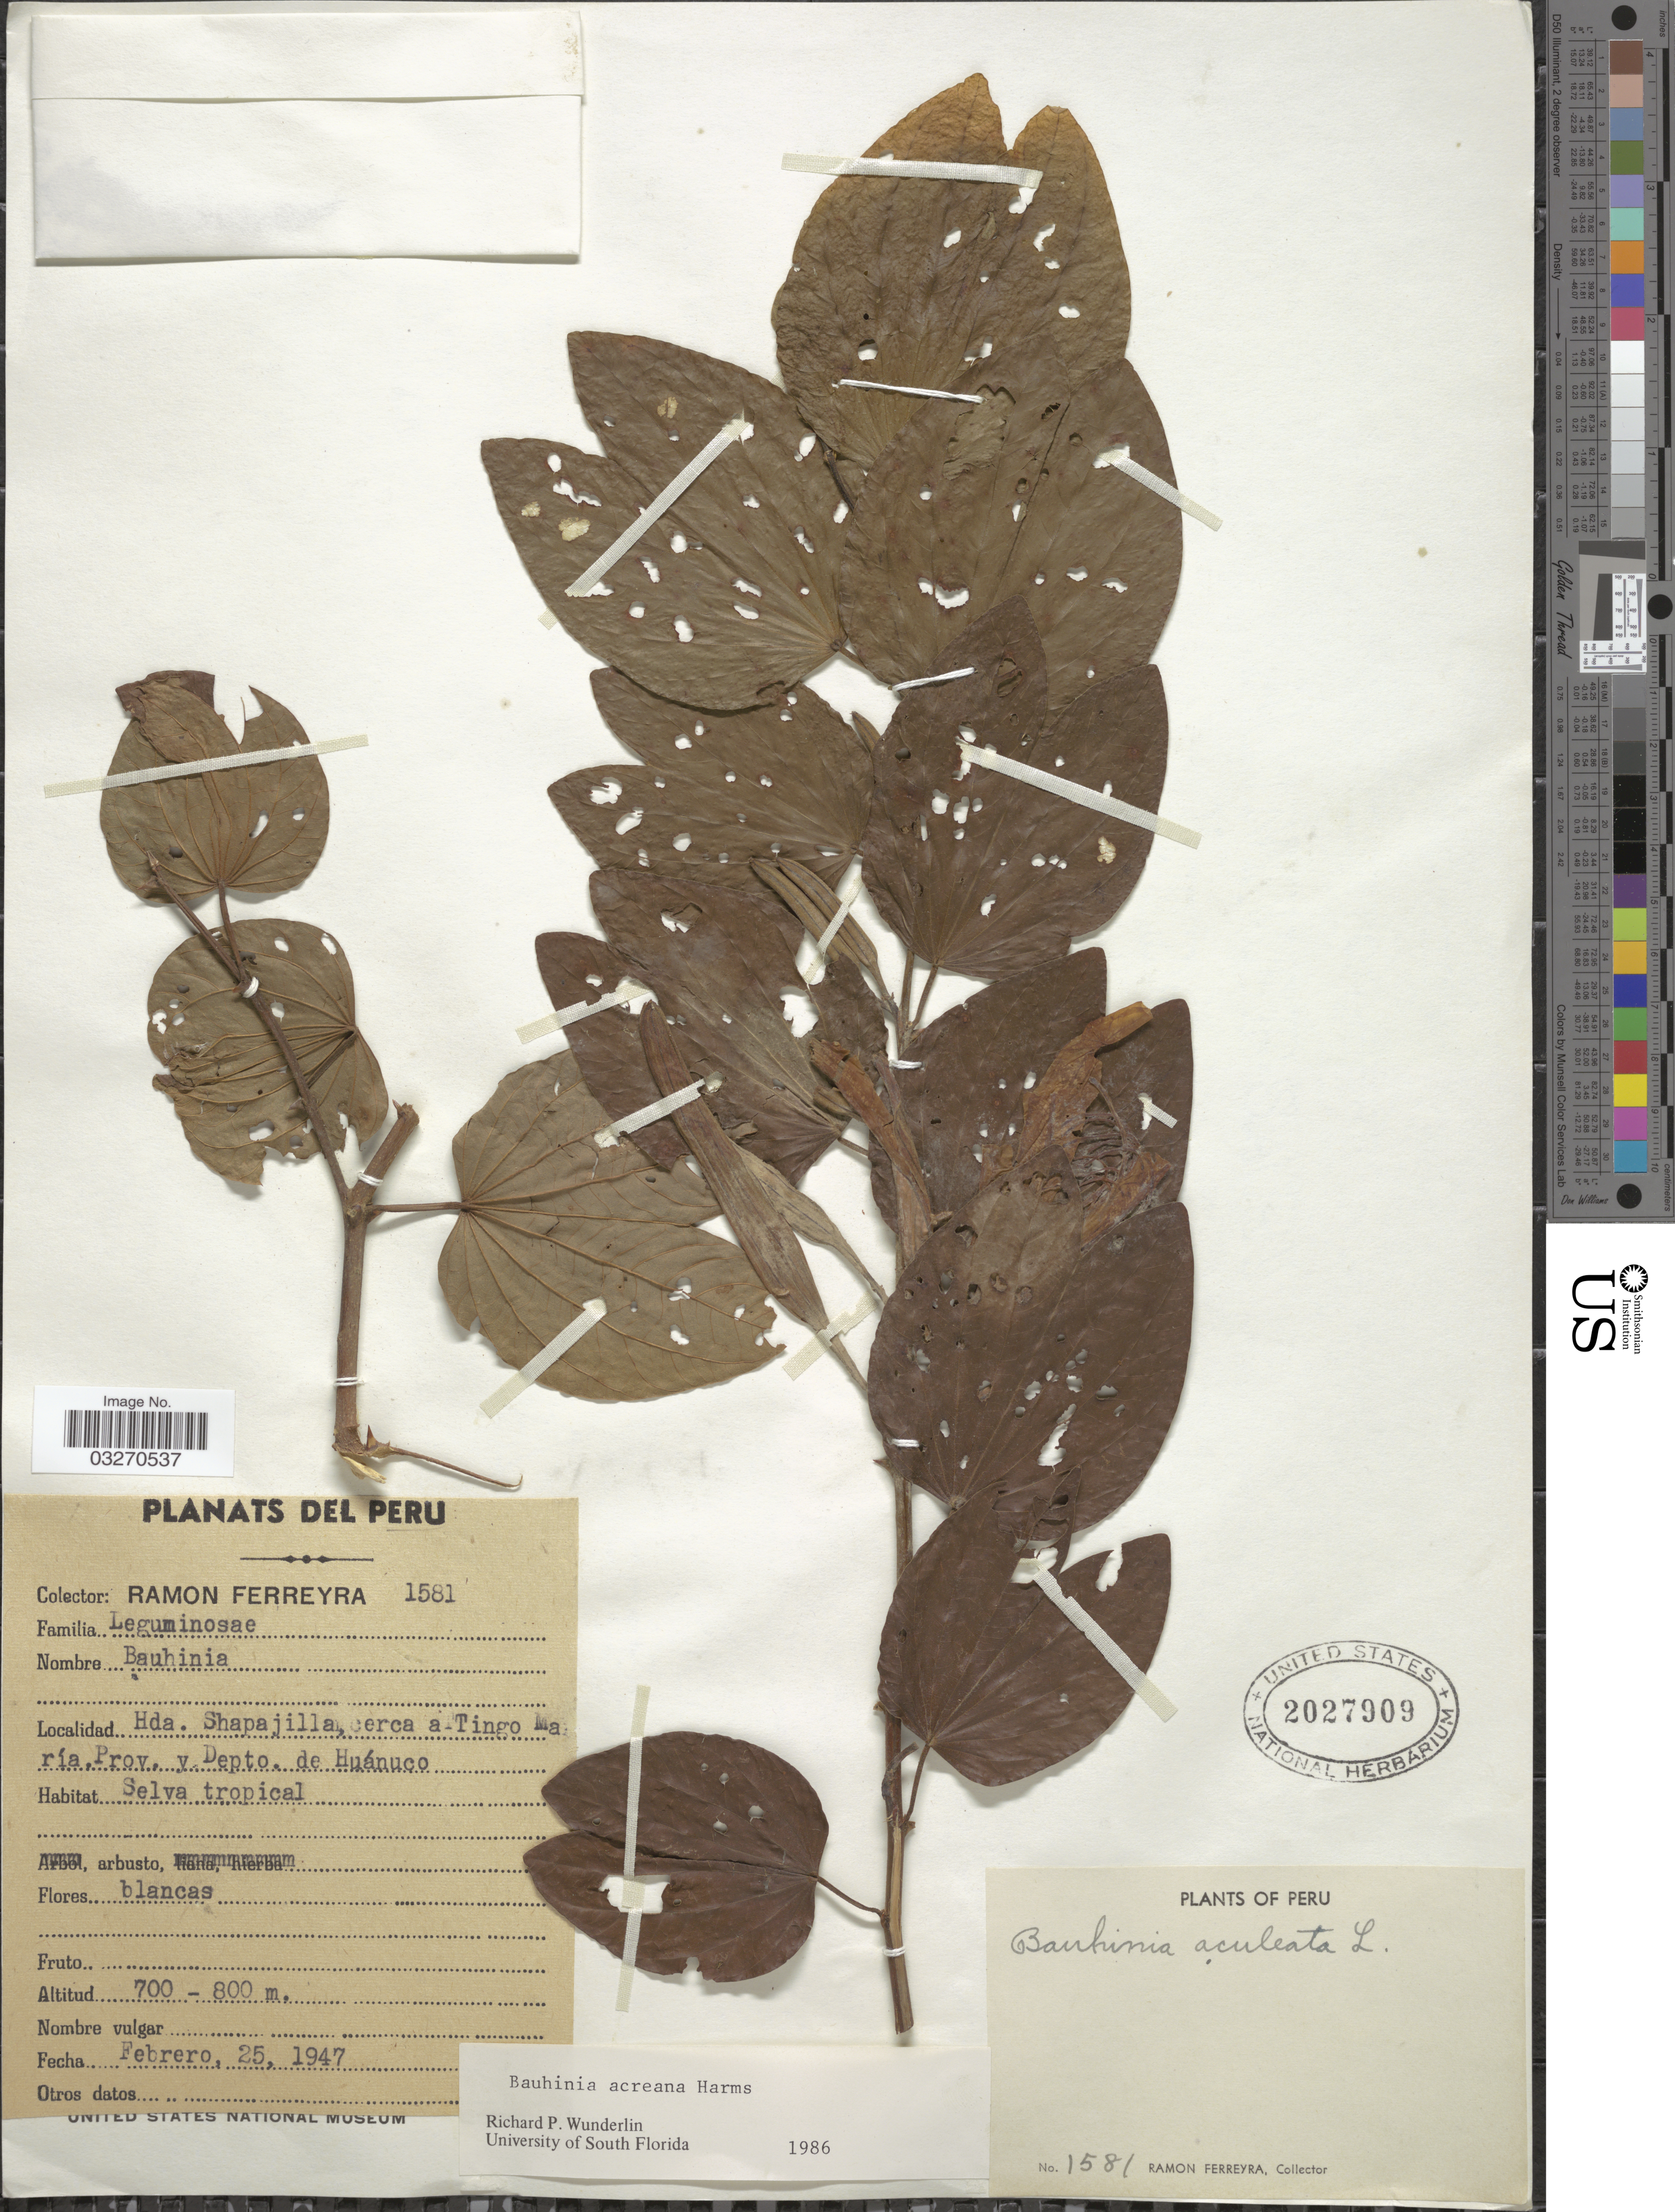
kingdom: Plantae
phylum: Tracheophyta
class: Magnoliopsida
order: Fabales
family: Fabaceae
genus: Bauhinia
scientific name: Bauhinia acreana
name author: Harms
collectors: R. A. Ferreyra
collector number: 1581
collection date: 1947-02-25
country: Peru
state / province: Huánuco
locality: Hda. Shapajilla, cerca a Tingo María, Prov. y Depto. de Huánuco.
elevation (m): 700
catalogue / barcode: US 2027909